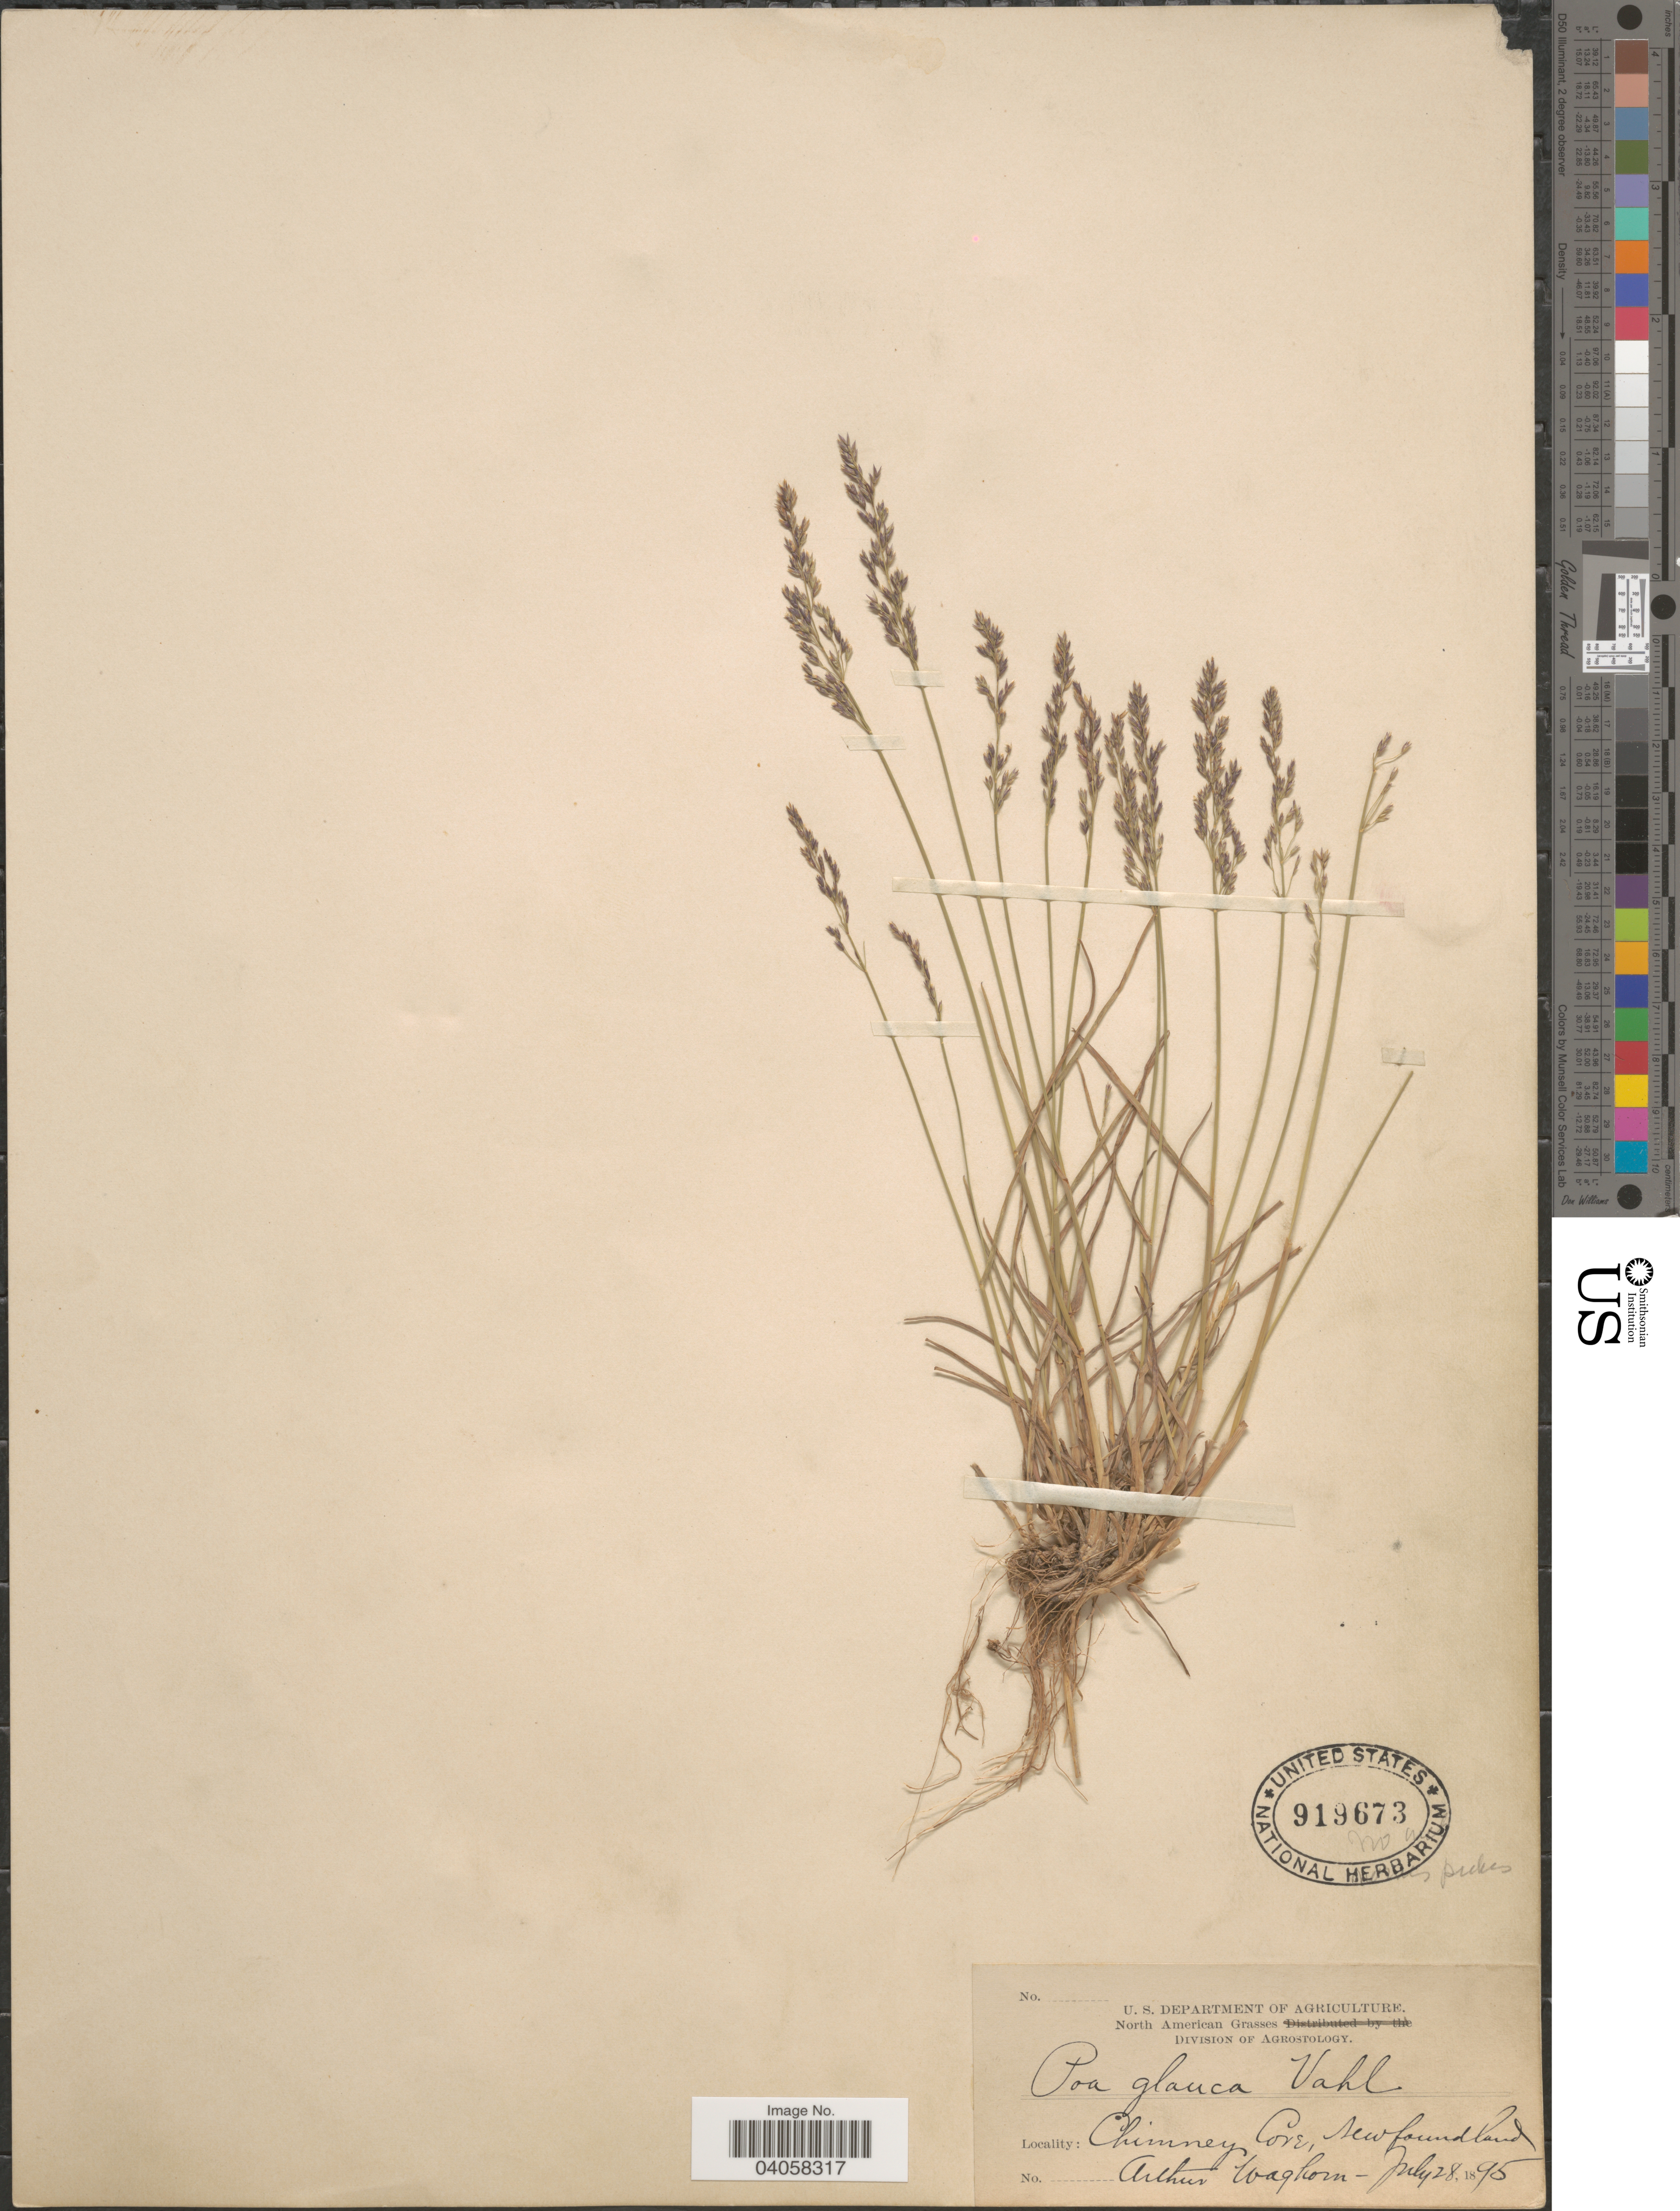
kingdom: Plantae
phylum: Tracheophyta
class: Liliopsida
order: Poales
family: Poaceae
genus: Poa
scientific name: Poa glauca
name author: Vahl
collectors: A. Waghorn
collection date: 1895-07-28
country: Canada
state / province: Newfoundland and Labrador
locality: Chimney Cove.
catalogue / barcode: US 919673